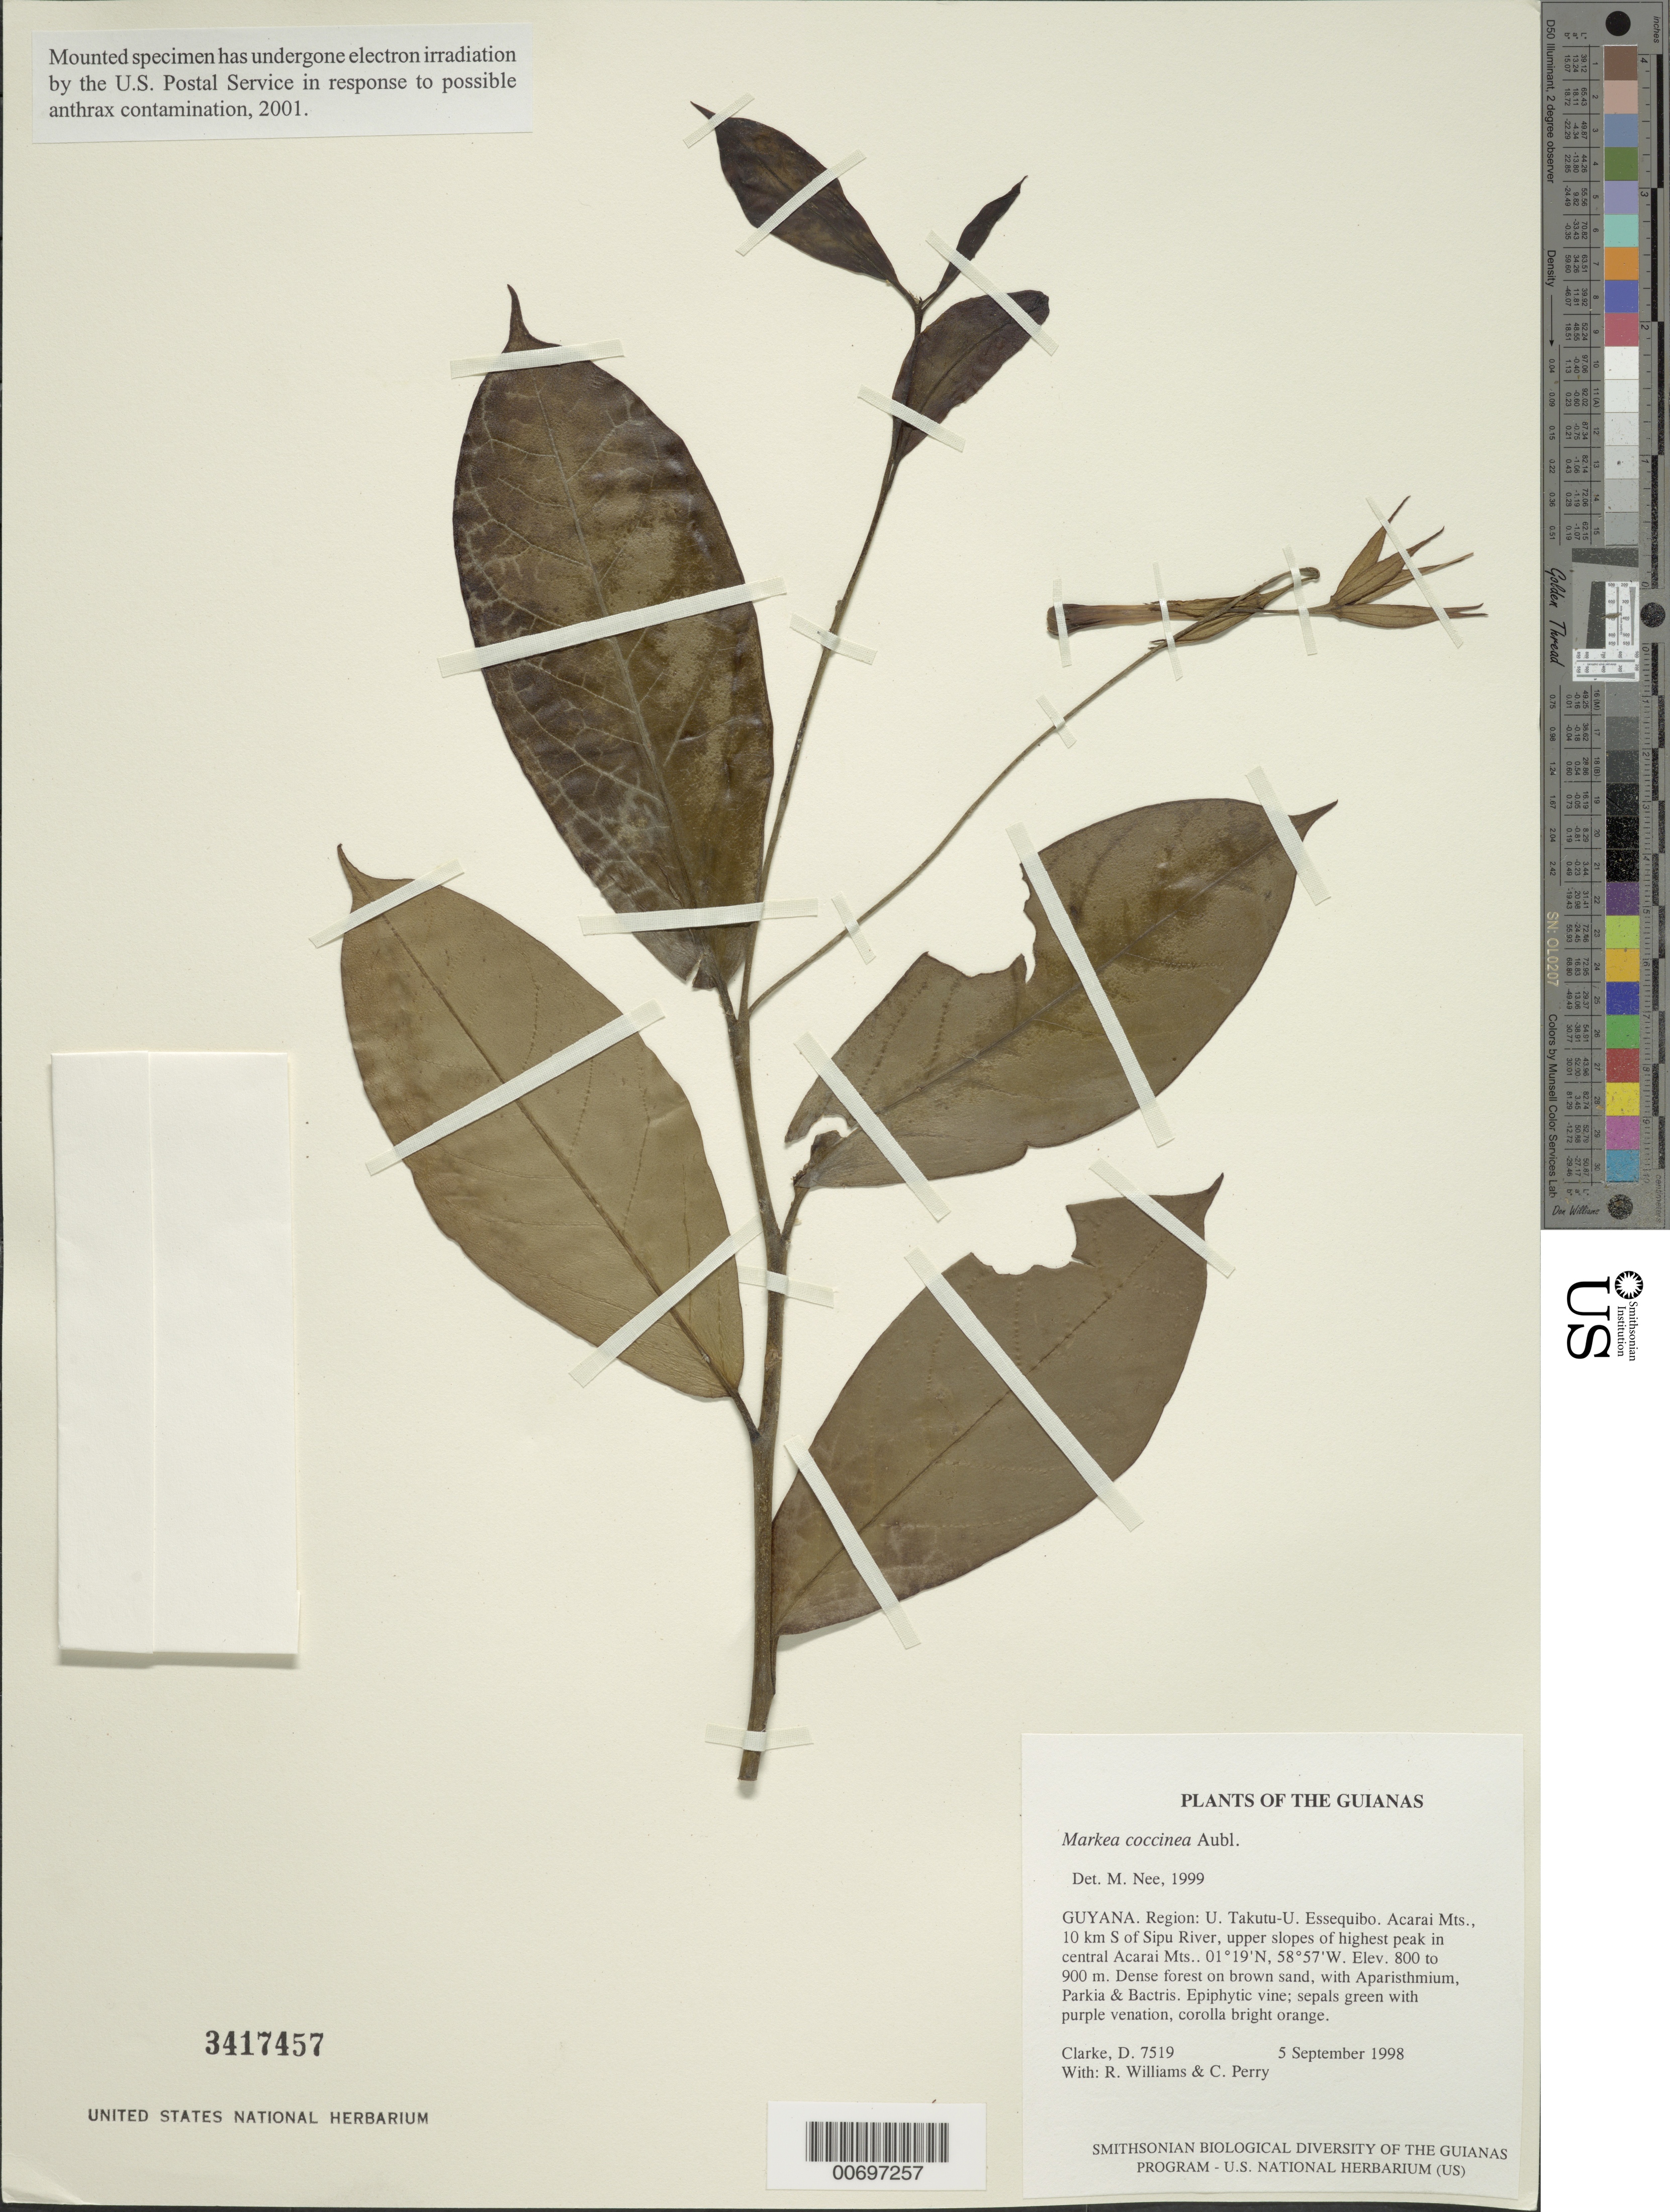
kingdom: Plantae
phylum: Tracheophyta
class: Magnoliopsida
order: Solanales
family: Solanaceae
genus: Markea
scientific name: Markea coccinea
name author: Rich.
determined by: Nee, Michael H.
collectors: H. D. Clarke, R. Williams & C. Perry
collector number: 7519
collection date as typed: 5 September 1998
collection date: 1998-09-05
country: Guyana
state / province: U. Takutu-U. Essequibo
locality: Acarai Mts., 10 km S of Sipu River, upper slopes of highest peak in central Acarai Mts.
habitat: Dense forest on brown sand, with Aparisthmium, Parkia & Bactris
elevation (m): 800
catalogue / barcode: US 3417457